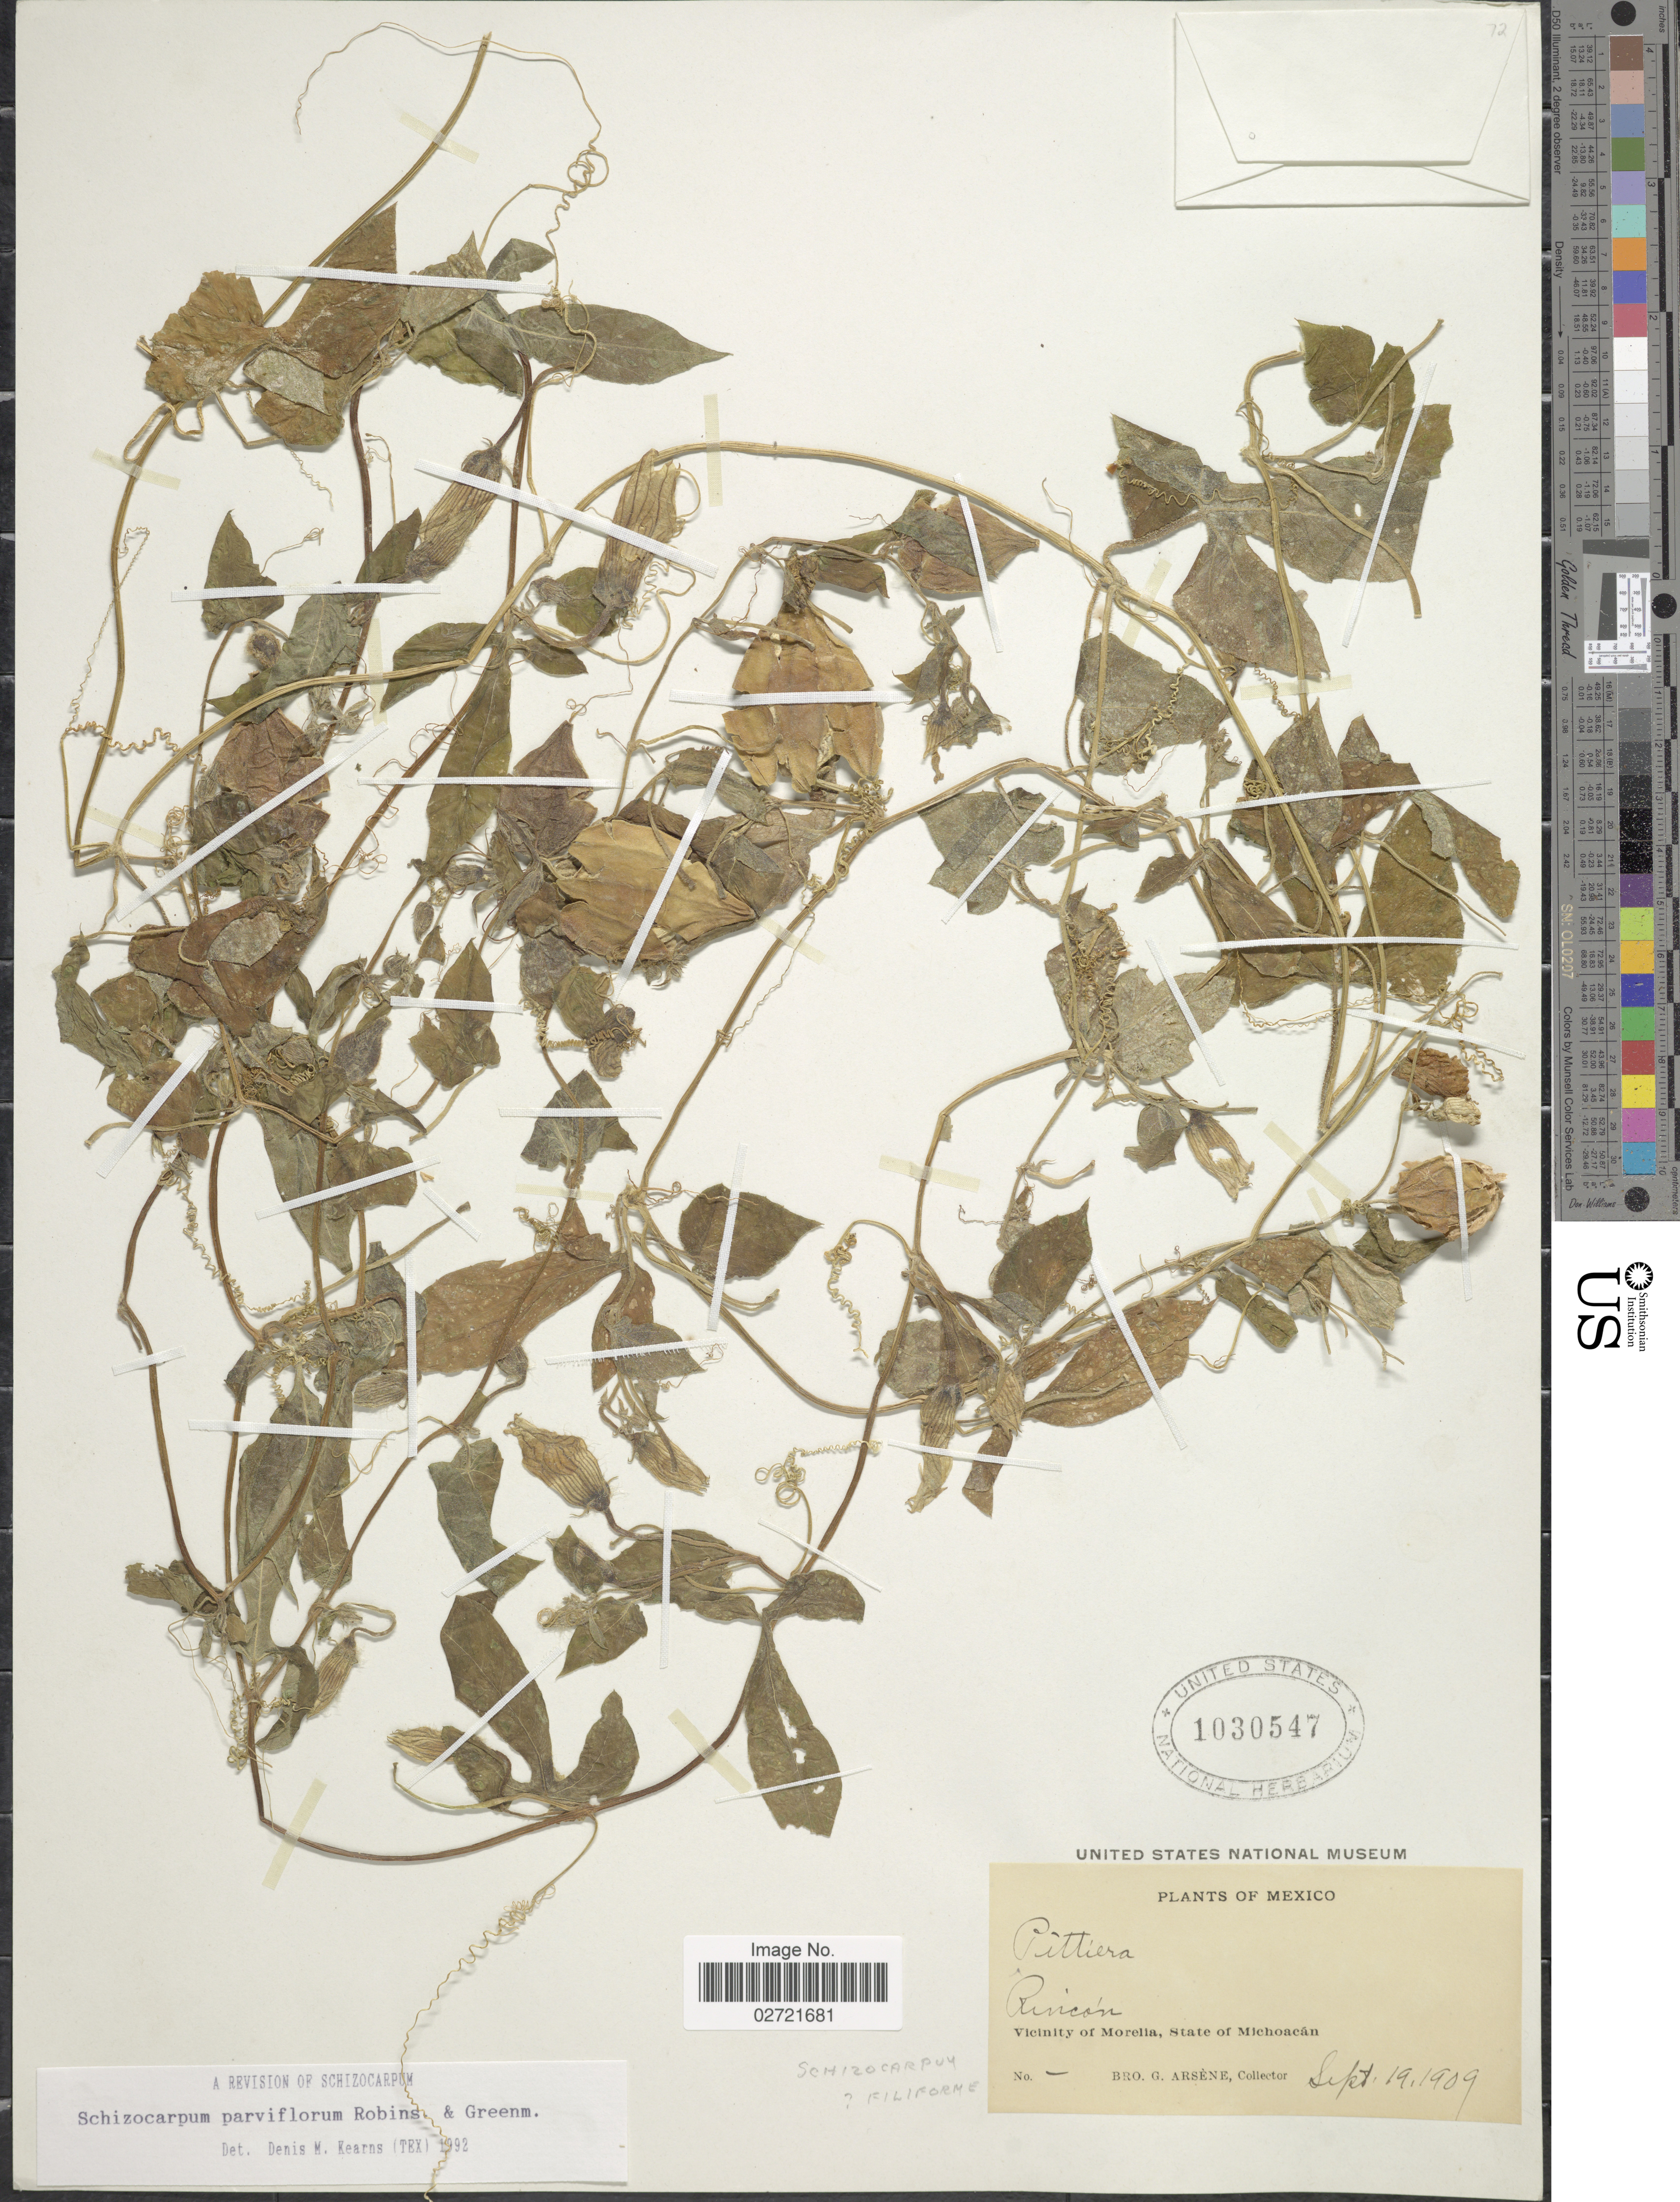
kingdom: Plantae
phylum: Tracheophyta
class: Magnoliopsida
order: Cucurbitales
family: Cucurbitaceae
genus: Schizocarpum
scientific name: Schizocarpum parviflorum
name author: B.L. Rob. & Greenm.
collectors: Bro. G. Arsène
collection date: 1909-09-19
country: Mexico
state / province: Michoacán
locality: Rincon, Vicinity of Morelia, State of Michoacan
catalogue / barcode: US 1030547